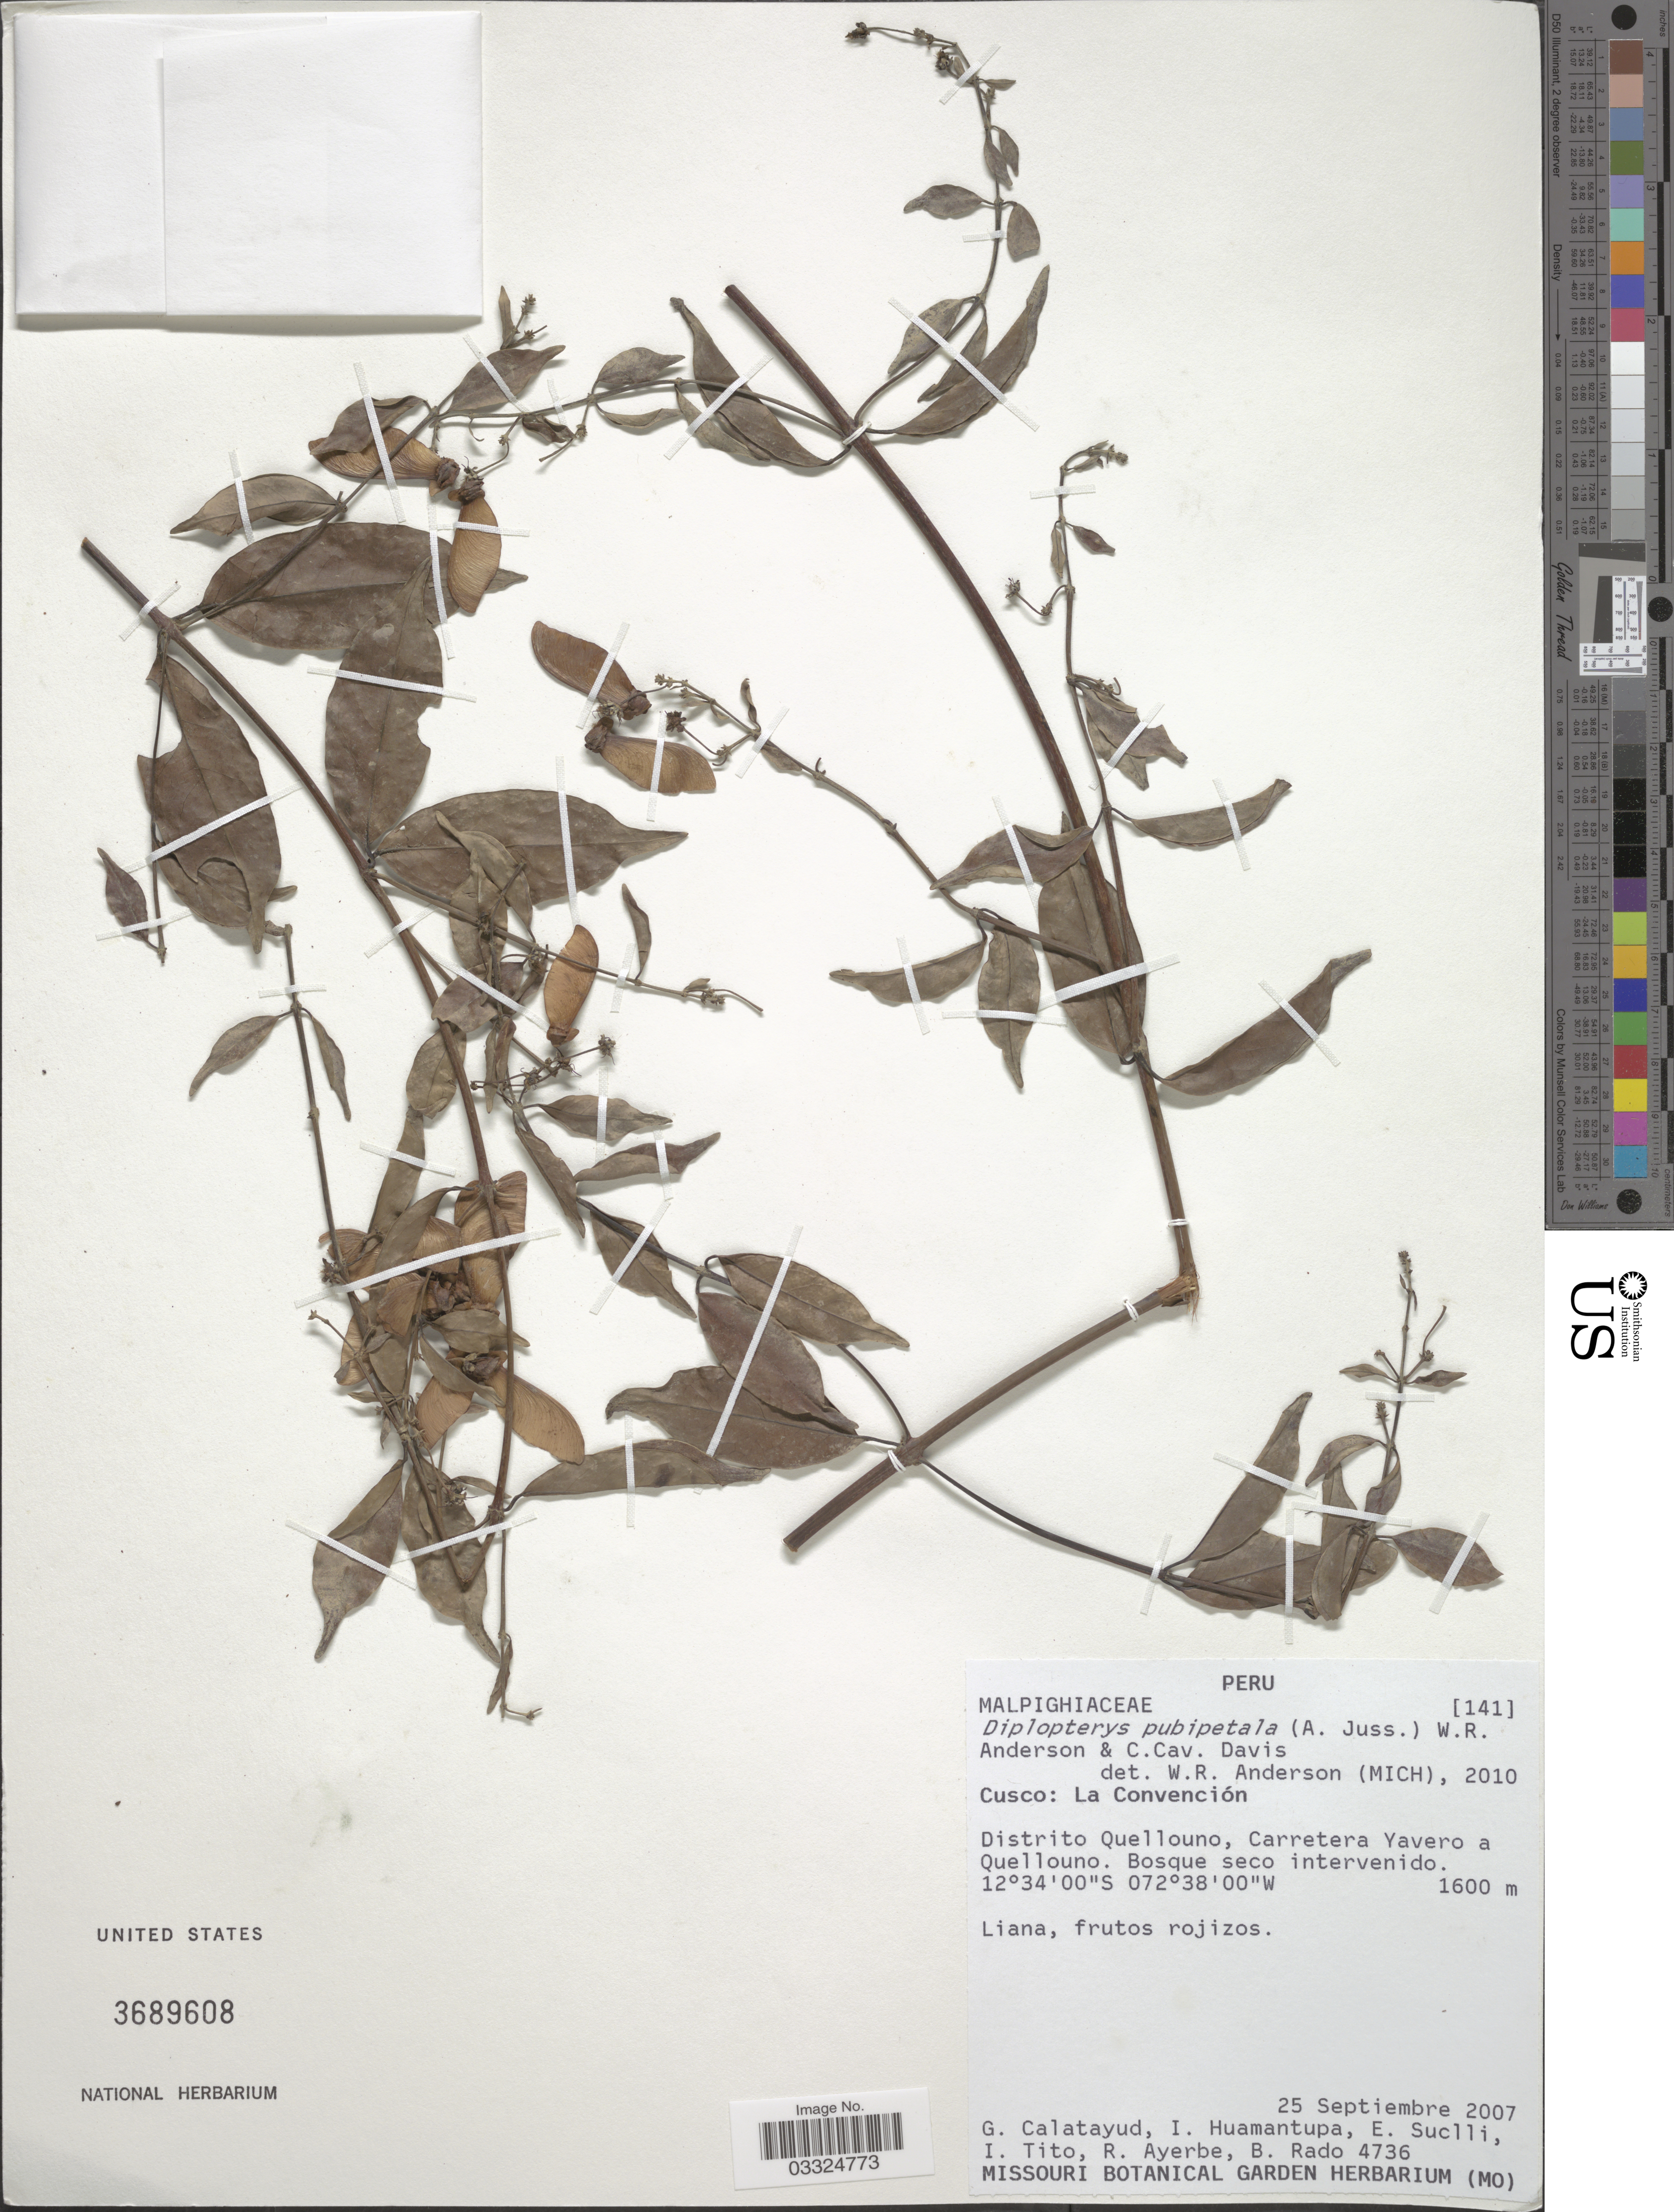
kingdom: Plantae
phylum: Tracheophyta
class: Magnoliopsida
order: Malpighiales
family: Malpighiaceae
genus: Diplopterys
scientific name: Diplopterys pubipetala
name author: (A. Juss.) W.R. Anderson & C. Davis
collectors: G. Calatayud, I. Huamantupa, E. Suclli, I. Tito & et al.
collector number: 4736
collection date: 2007-09-25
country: Peru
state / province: Cusco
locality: La Convención. Distrito Quellouno, Carretera Yavero a Quellouno.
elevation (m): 1600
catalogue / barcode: US 3689608